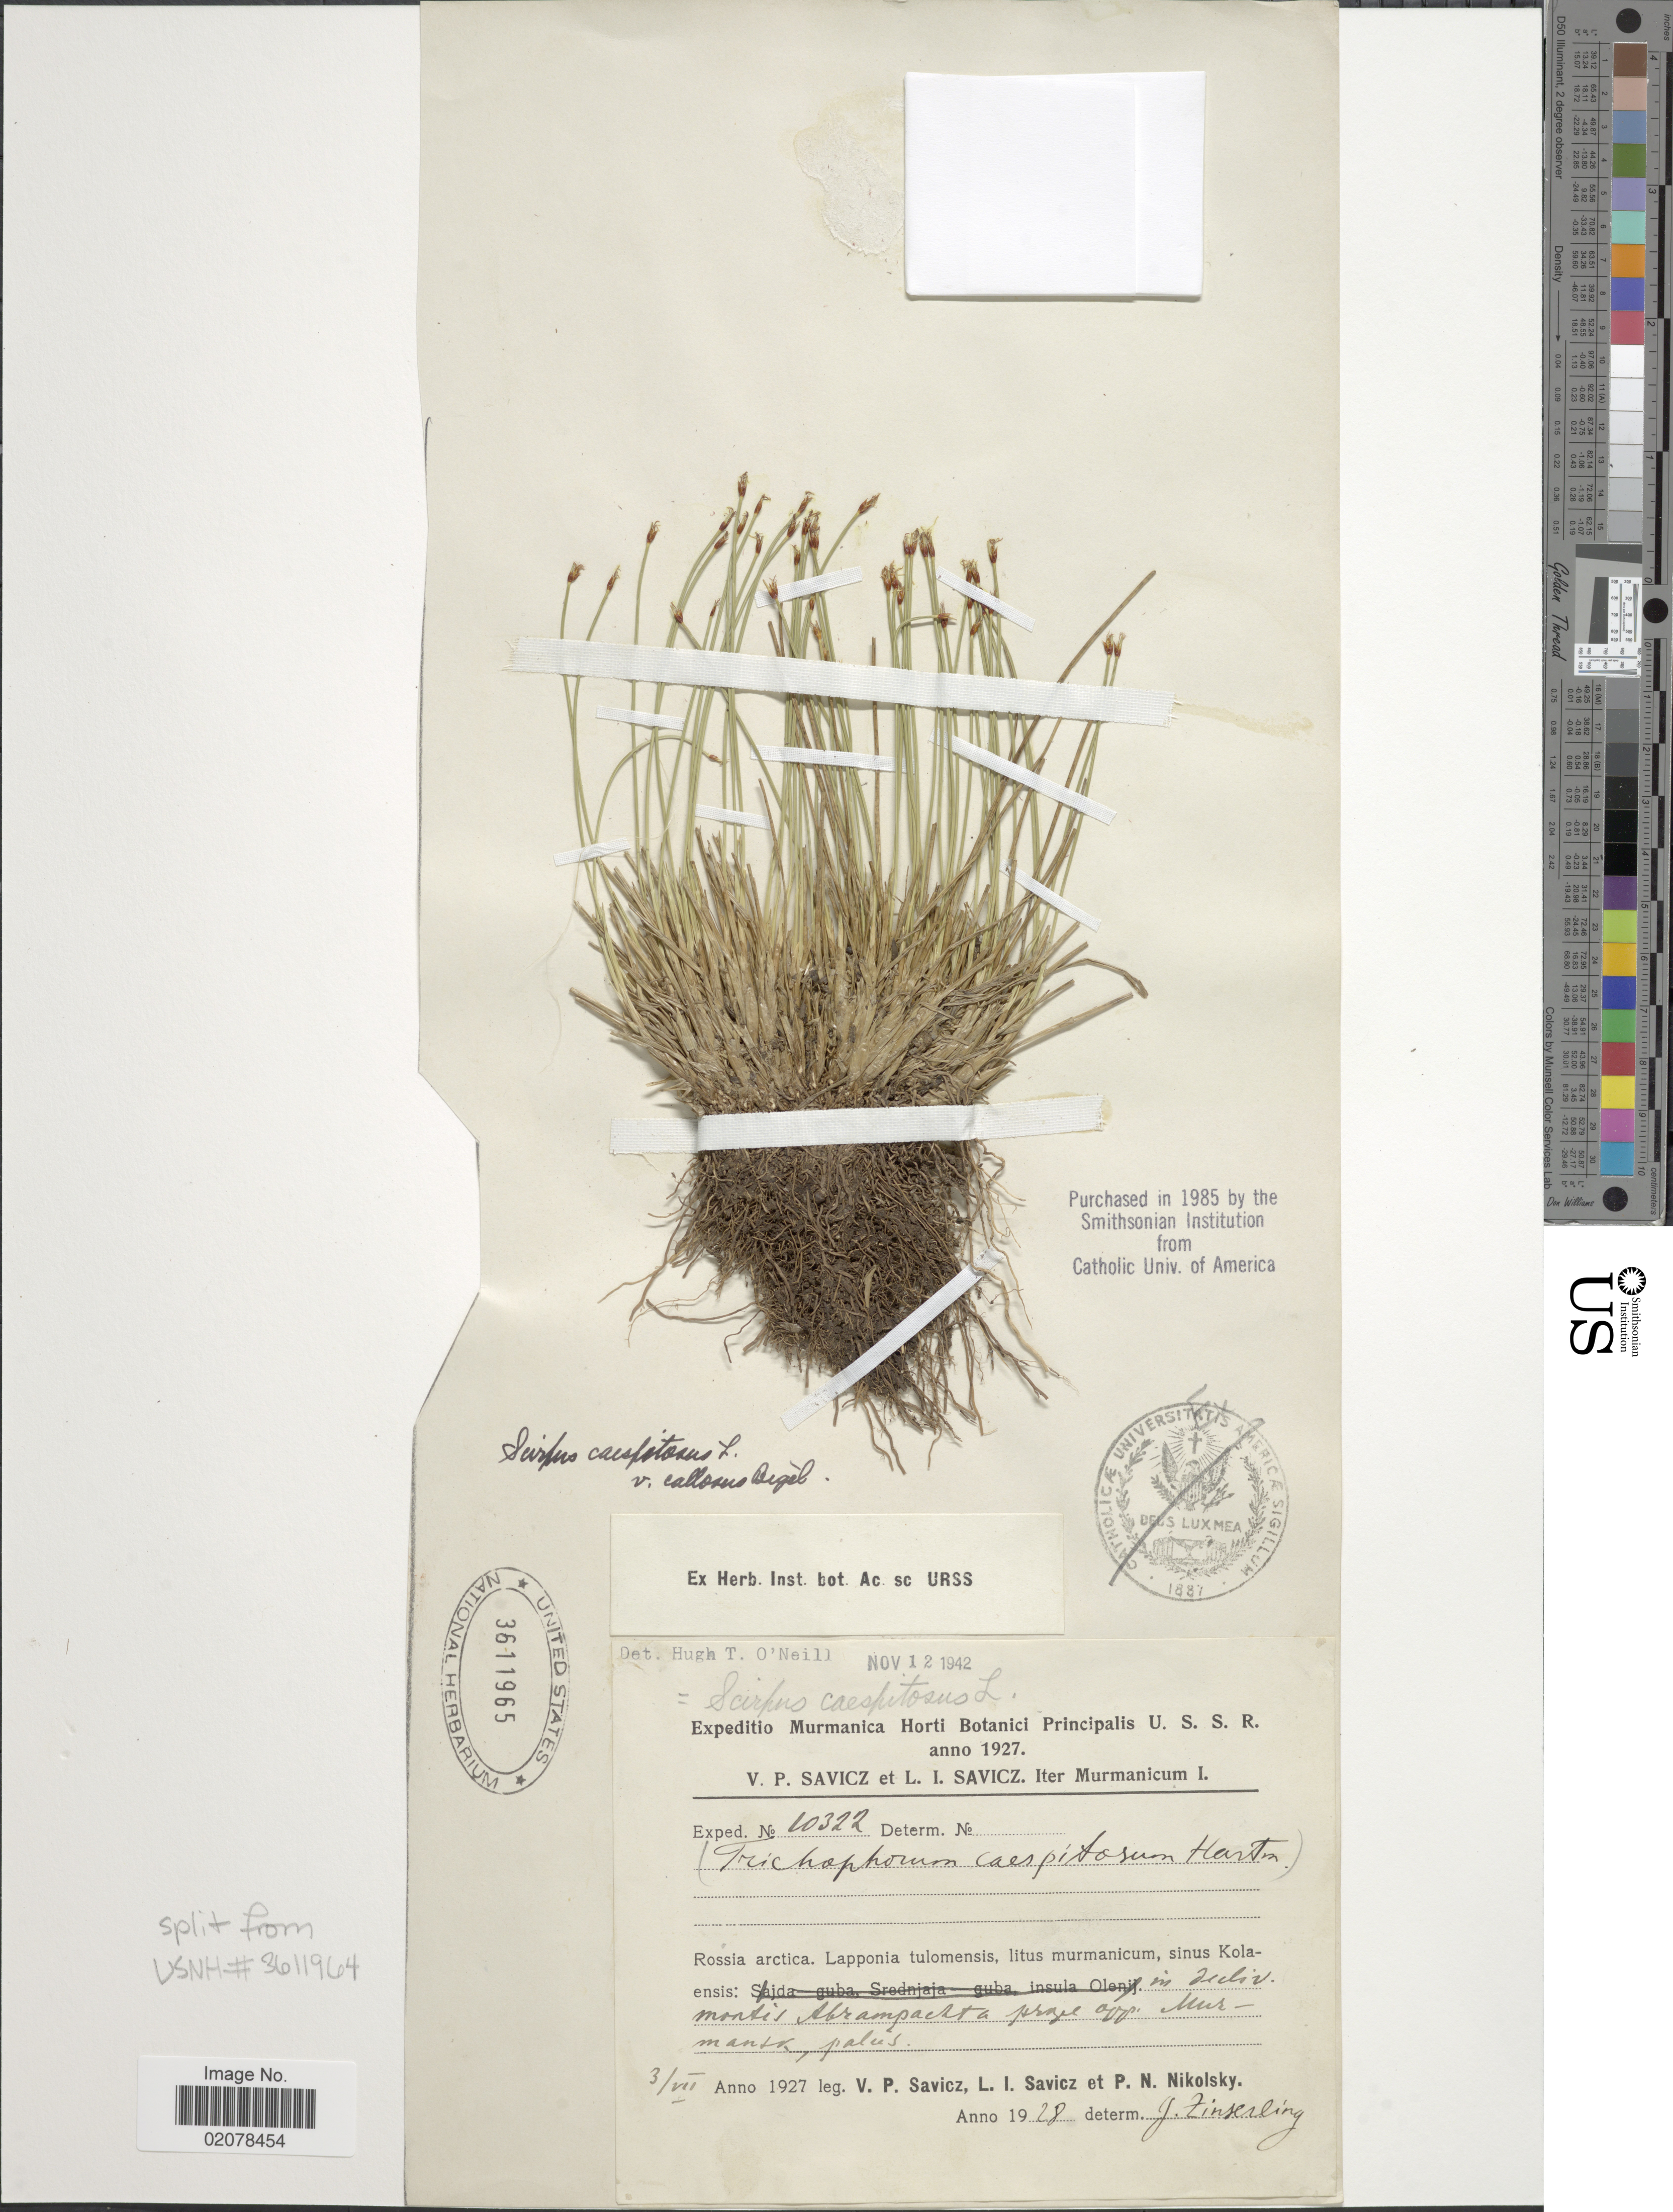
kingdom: Plantae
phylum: Tracheophyta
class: Liliopsida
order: Poales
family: Cyperaceae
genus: Trichophorum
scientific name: Trichophorum cespitosum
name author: (L.) Hartm.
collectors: V. P. Savicz & L. I. Savicz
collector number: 10322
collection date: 1928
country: Russian Federation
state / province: Murmansk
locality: Murmanicum, Rossia arctoca. :a [ [pmoa tulomensis, litus murmanicum, sinus Kolaensis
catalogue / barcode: US 3611965